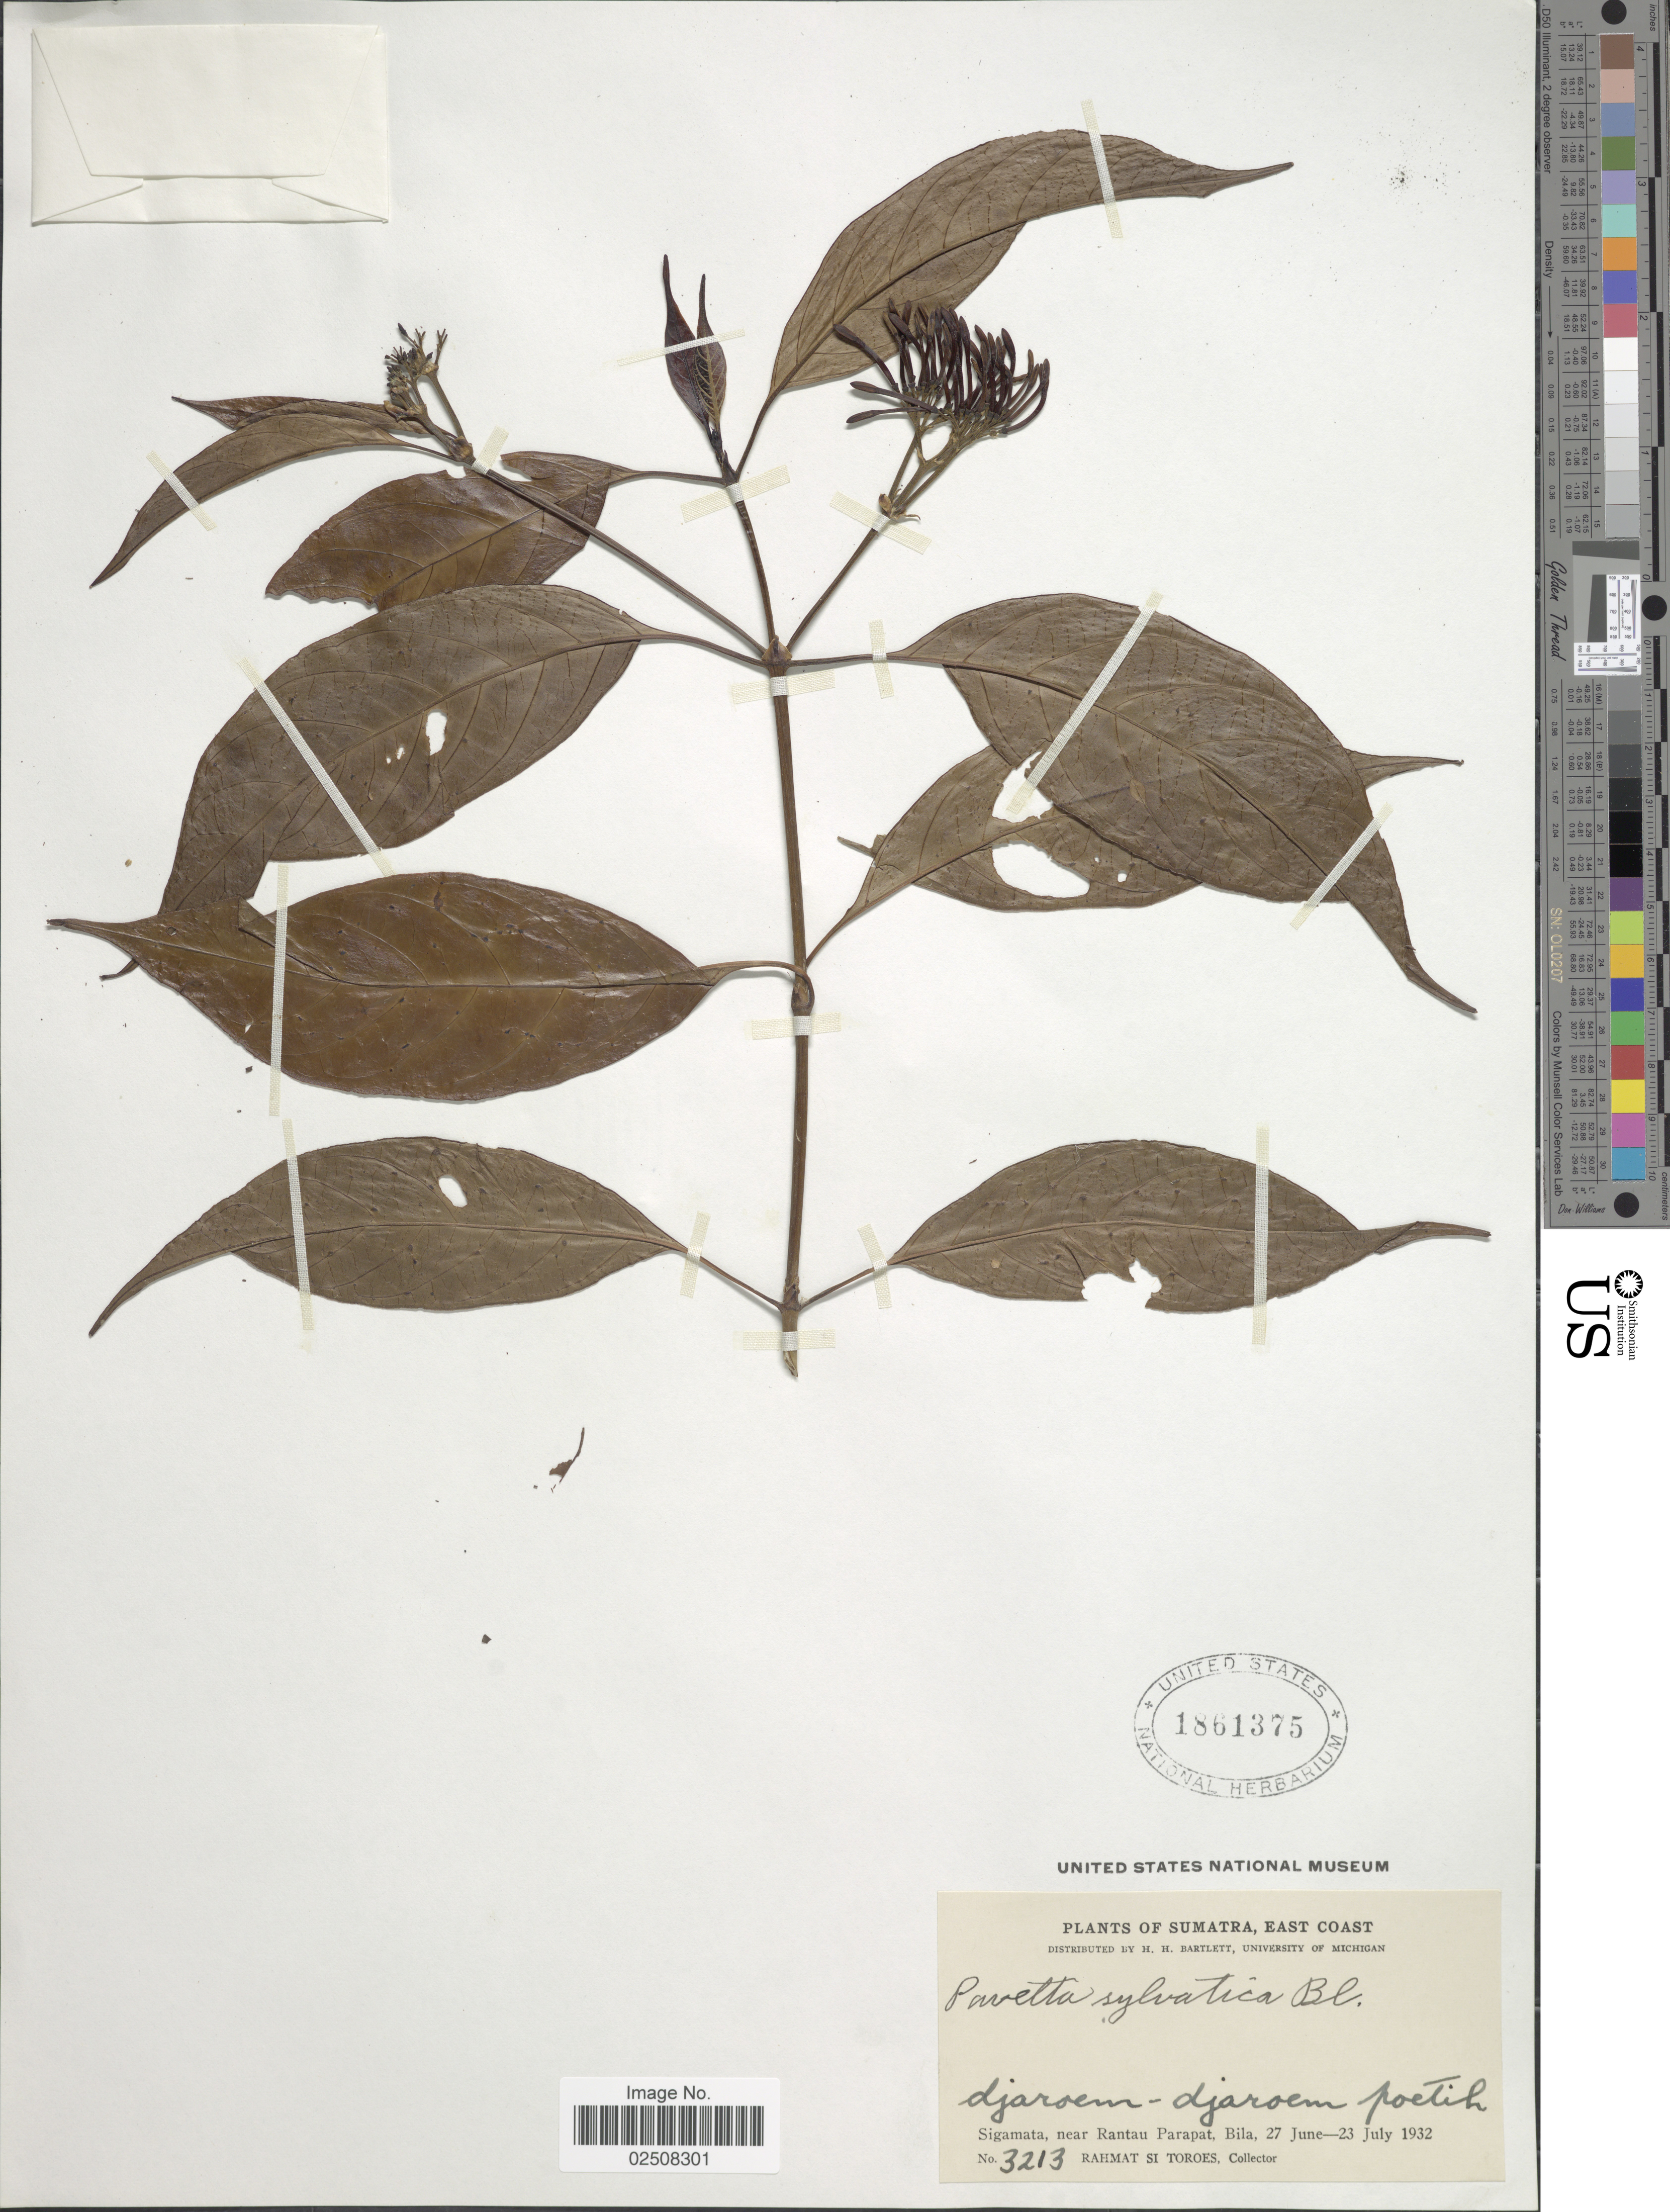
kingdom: Plantae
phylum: Tracheophyta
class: Magnoliopsida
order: Gentianales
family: Rubiaceae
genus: Pavetta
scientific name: Pavetta sylvatica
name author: Blume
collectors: Rahmat Si Boeea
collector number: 3213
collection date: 1932-06-27/1932-07-23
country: Indonesia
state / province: Sumatra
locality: East Coast, djaroem-djaroem poetih, Sigamata, near Rantau Parapat, Bila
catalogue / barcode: US 1861375